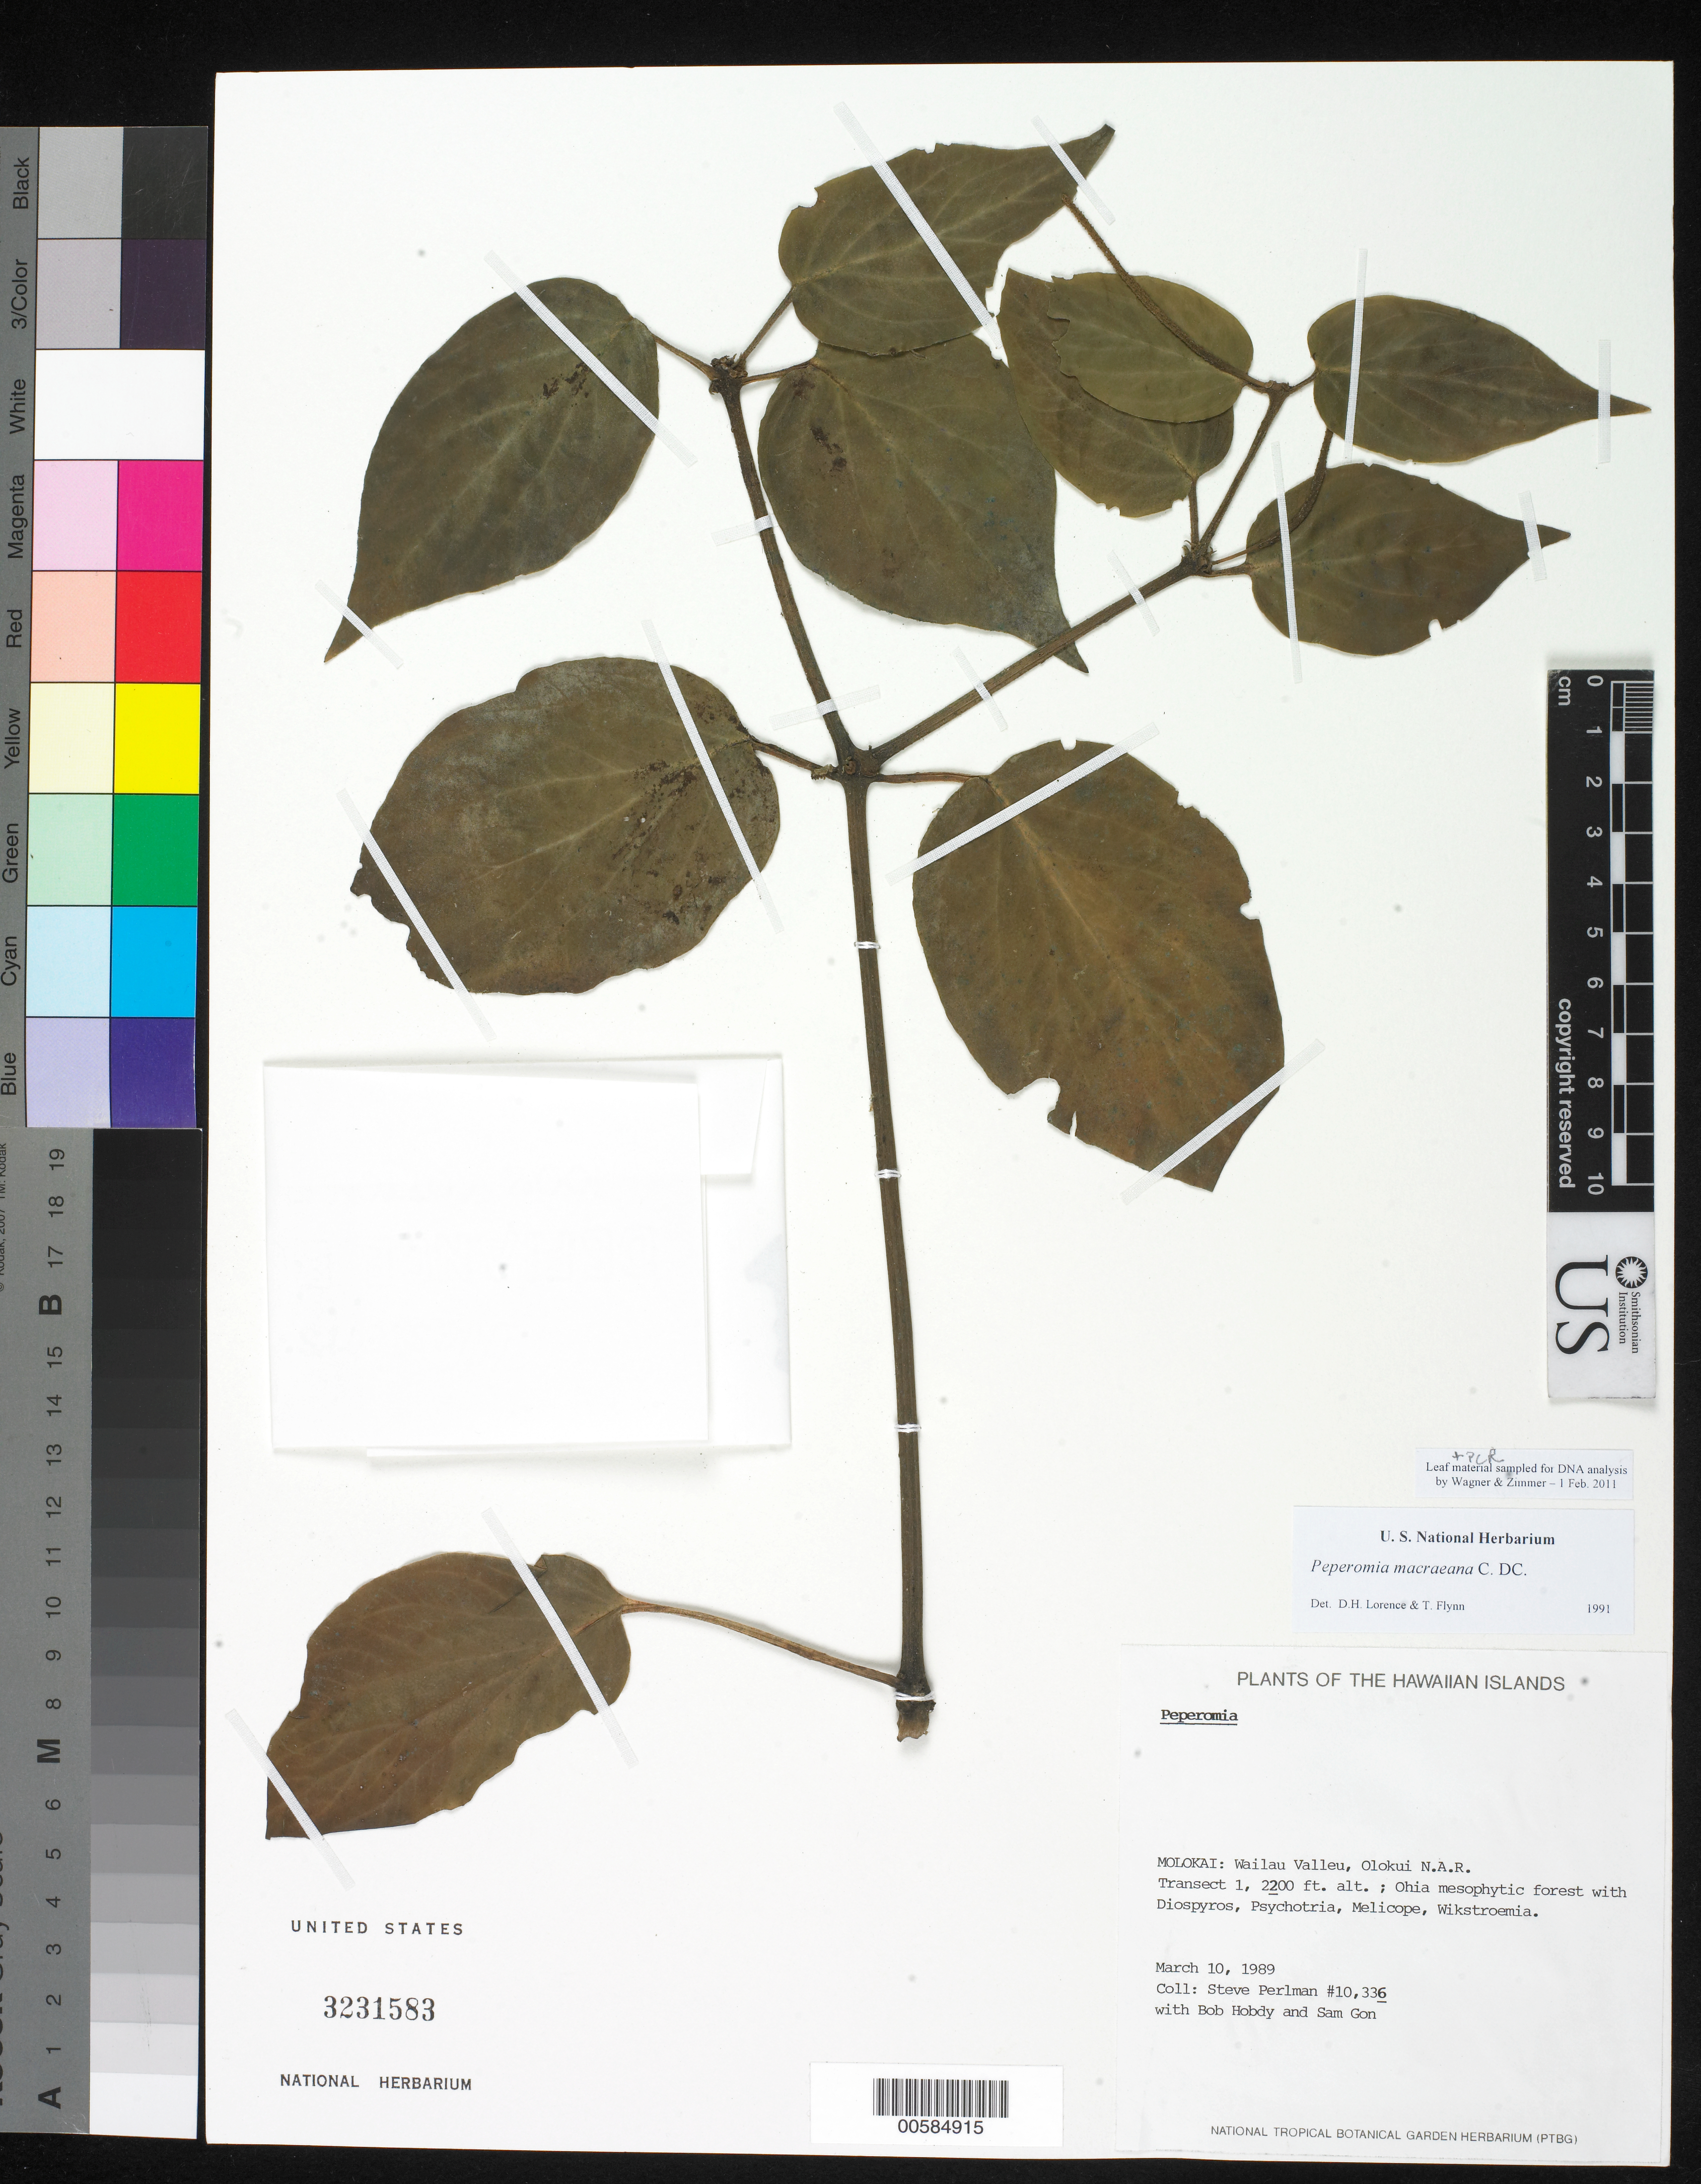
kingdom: Plantae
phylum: Tracheophyta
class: Magnoliopsida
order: Piperales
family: Piperaceae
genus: Peperomia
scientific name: Peperomia macraeana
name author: C. DC.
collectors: S. P. Perlman, B. Hobdy & S. Gon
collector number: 10336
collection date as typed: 10 Mar 1989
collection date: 1989-03-10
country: United States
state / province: Hawaii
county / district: Maui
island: Moloka'i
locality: Wailau Valley, Olokui N.A.R. Transect 1.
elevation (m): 671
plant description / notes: Leaf material sampled for DNA analysis byt WEagner & Zimmer - 1 Feb 2011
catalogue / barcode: US 3231583